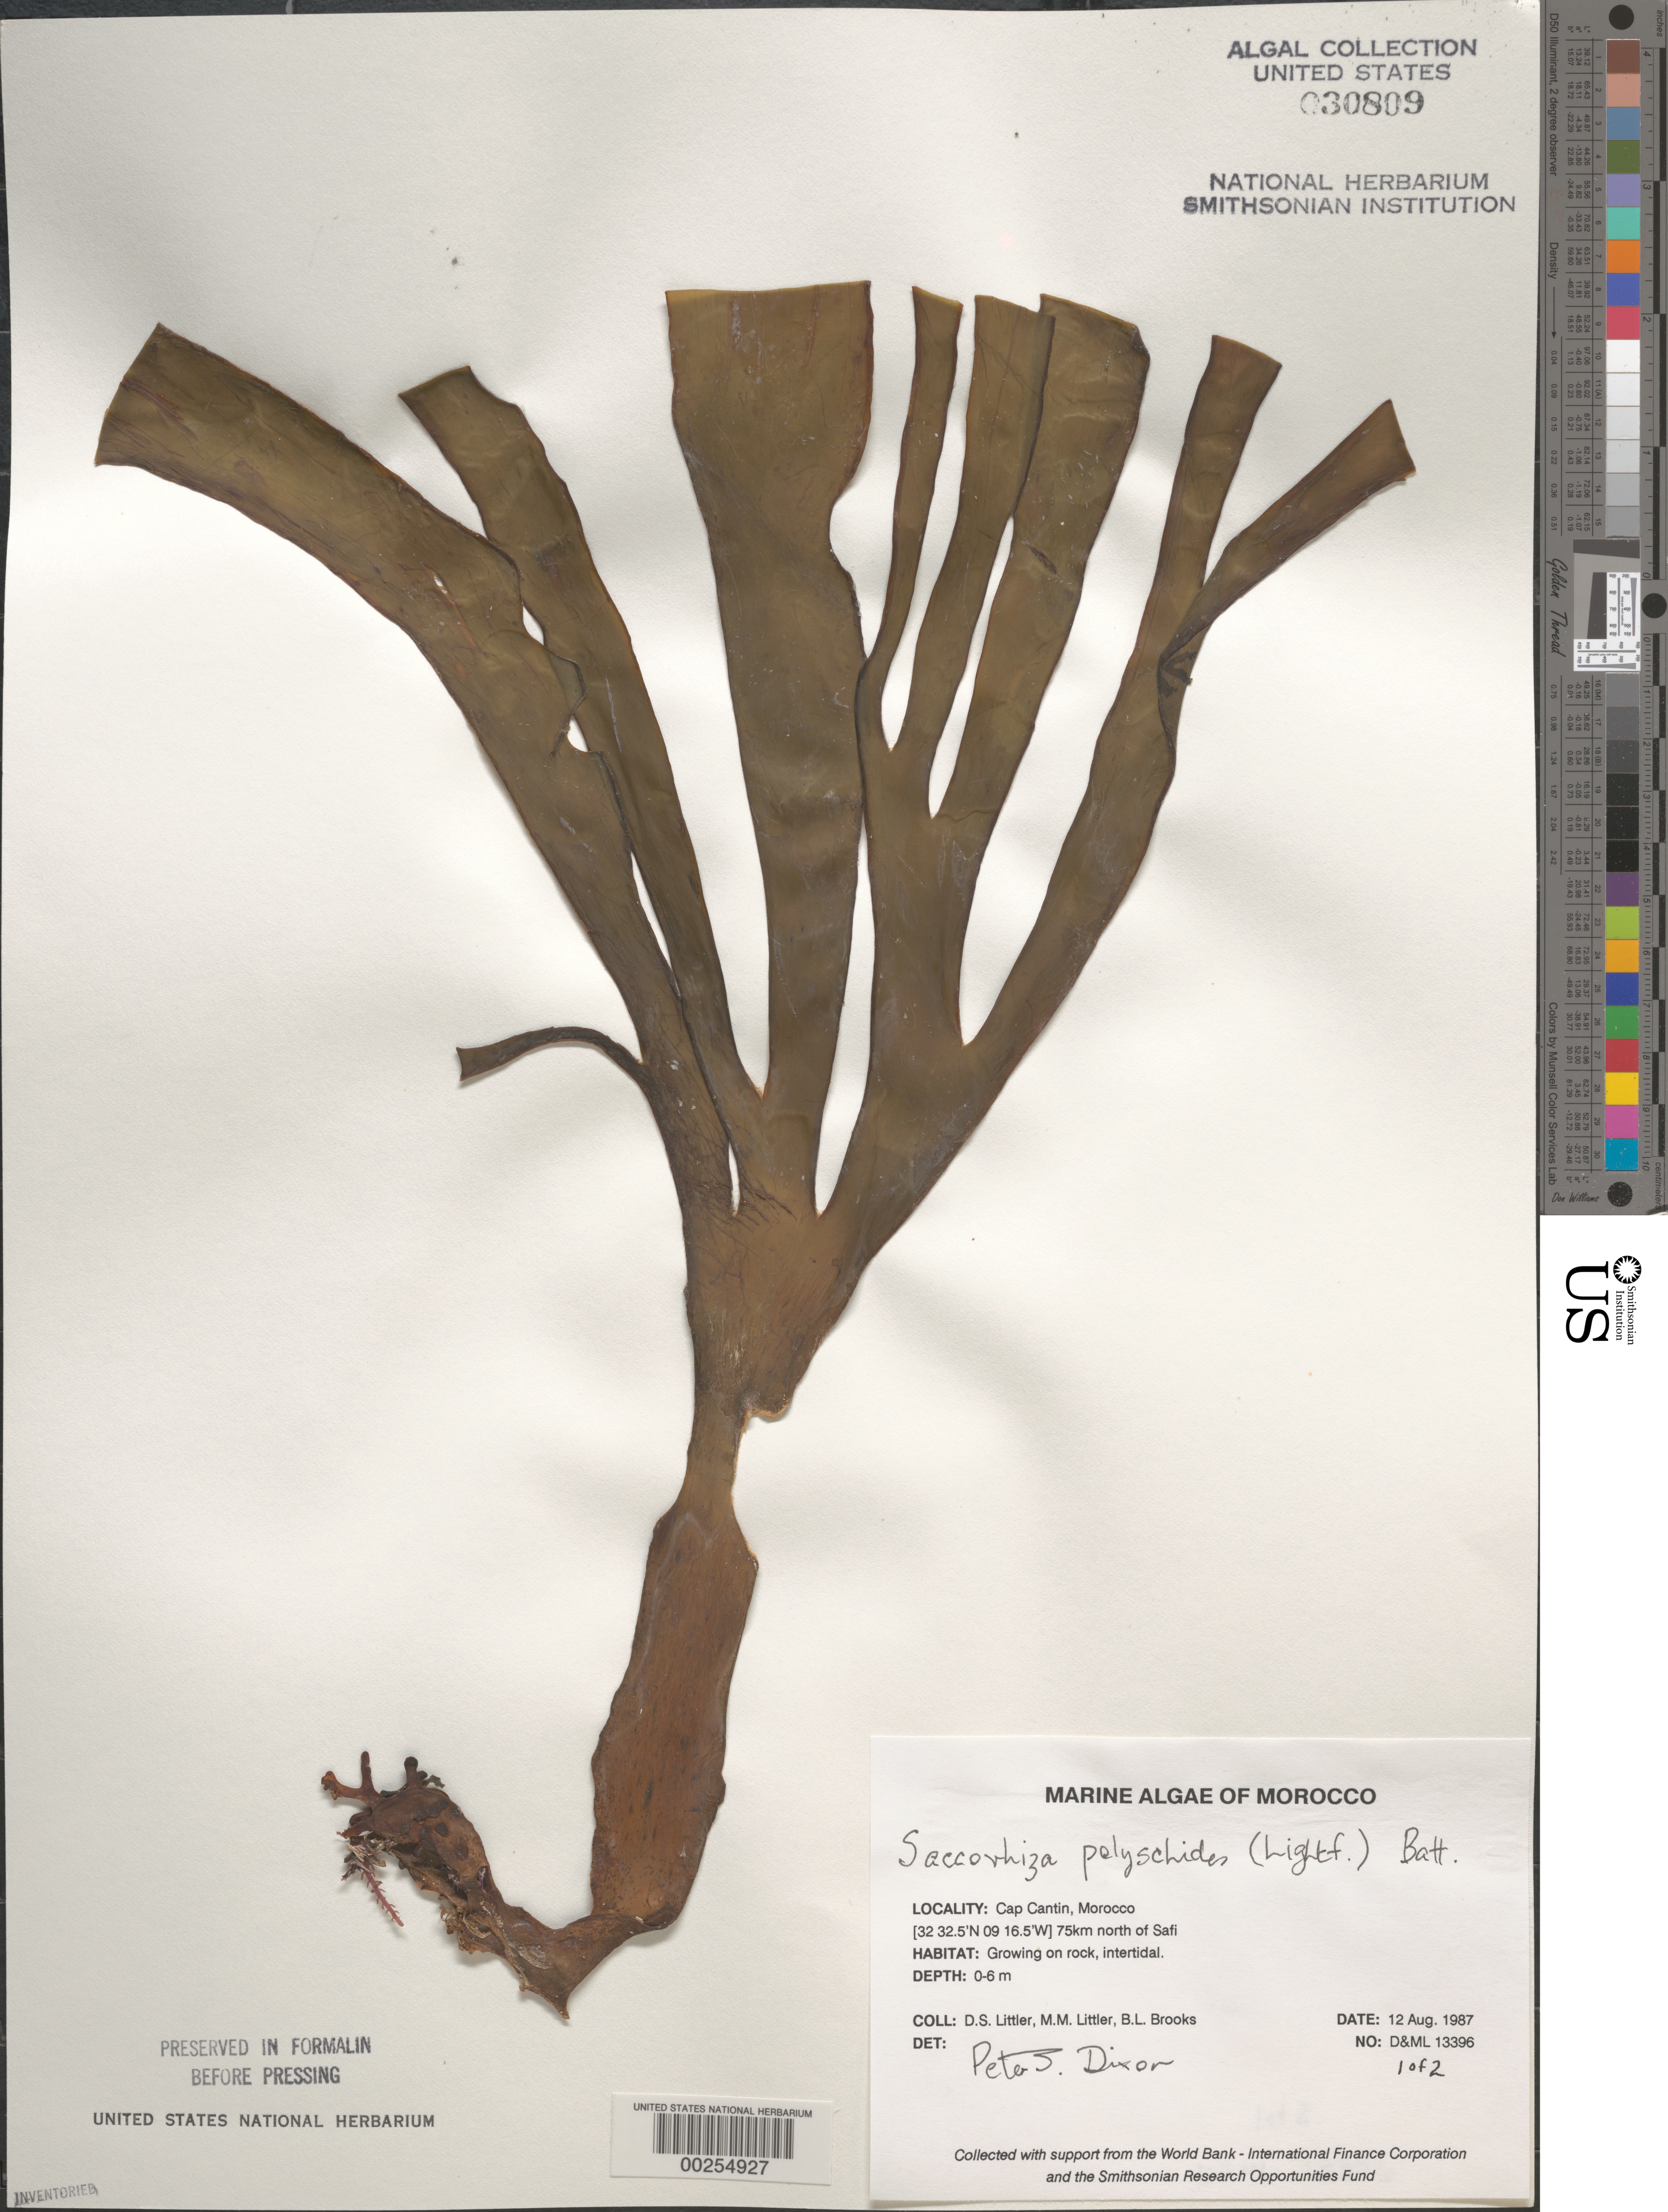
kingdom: Chromista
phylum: Foraminifera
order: Astrorhizida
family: Hyperamminidae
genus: Saccorhiza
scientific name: Saccorhiza polyschides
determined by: Dixon, P. S.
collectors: D. S. Littler, M. M. Littler & B. Brooks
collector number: D&ML 13396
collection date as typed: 12 Aug 1987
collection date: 1987-08-12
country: Morocco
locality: Cap Cantin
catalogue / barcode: US 30809